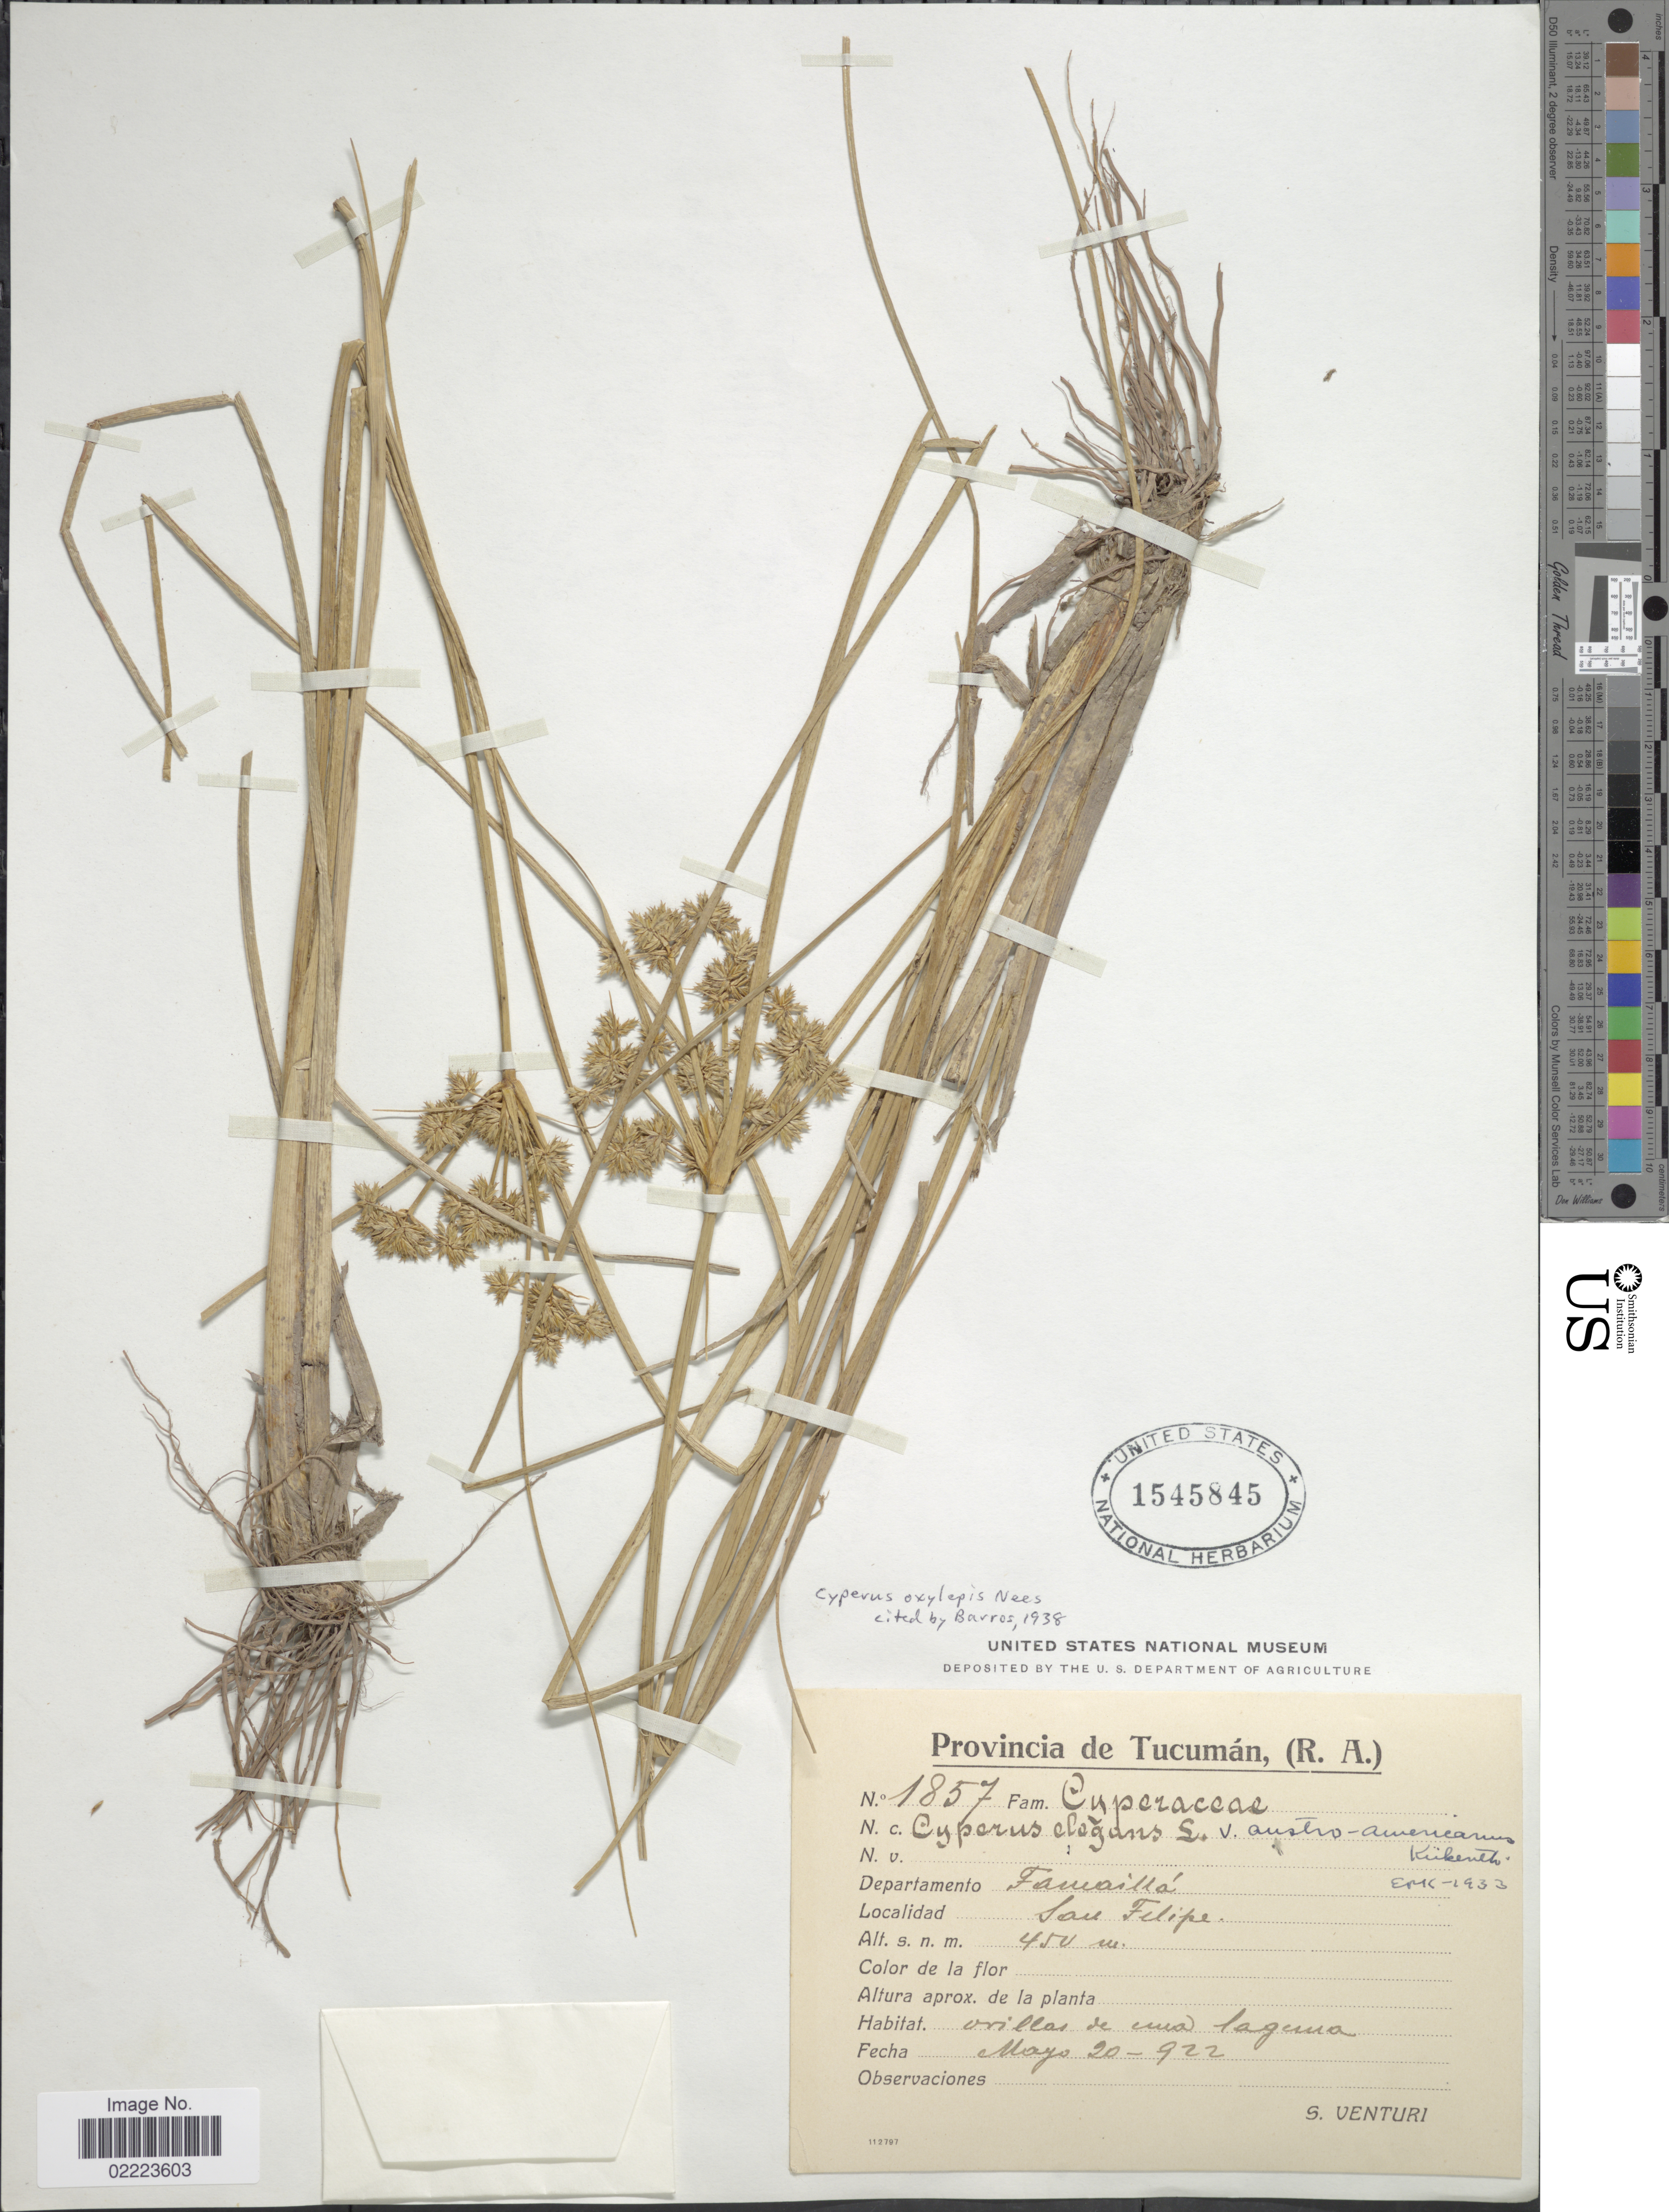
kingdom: Plantae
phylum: Tracheophyta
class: Liliopsida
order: Poales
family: Cyperaceae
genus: Cyperus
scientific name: Cyperus oxylepis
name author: Nees ex Steud.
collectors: S. Venturi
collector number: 1857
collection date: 1922-05-20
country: Argentina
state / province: Tucuman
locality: (R.A.) Departamento Famailla. San Felipe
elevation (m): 450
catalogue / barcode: US 1545845